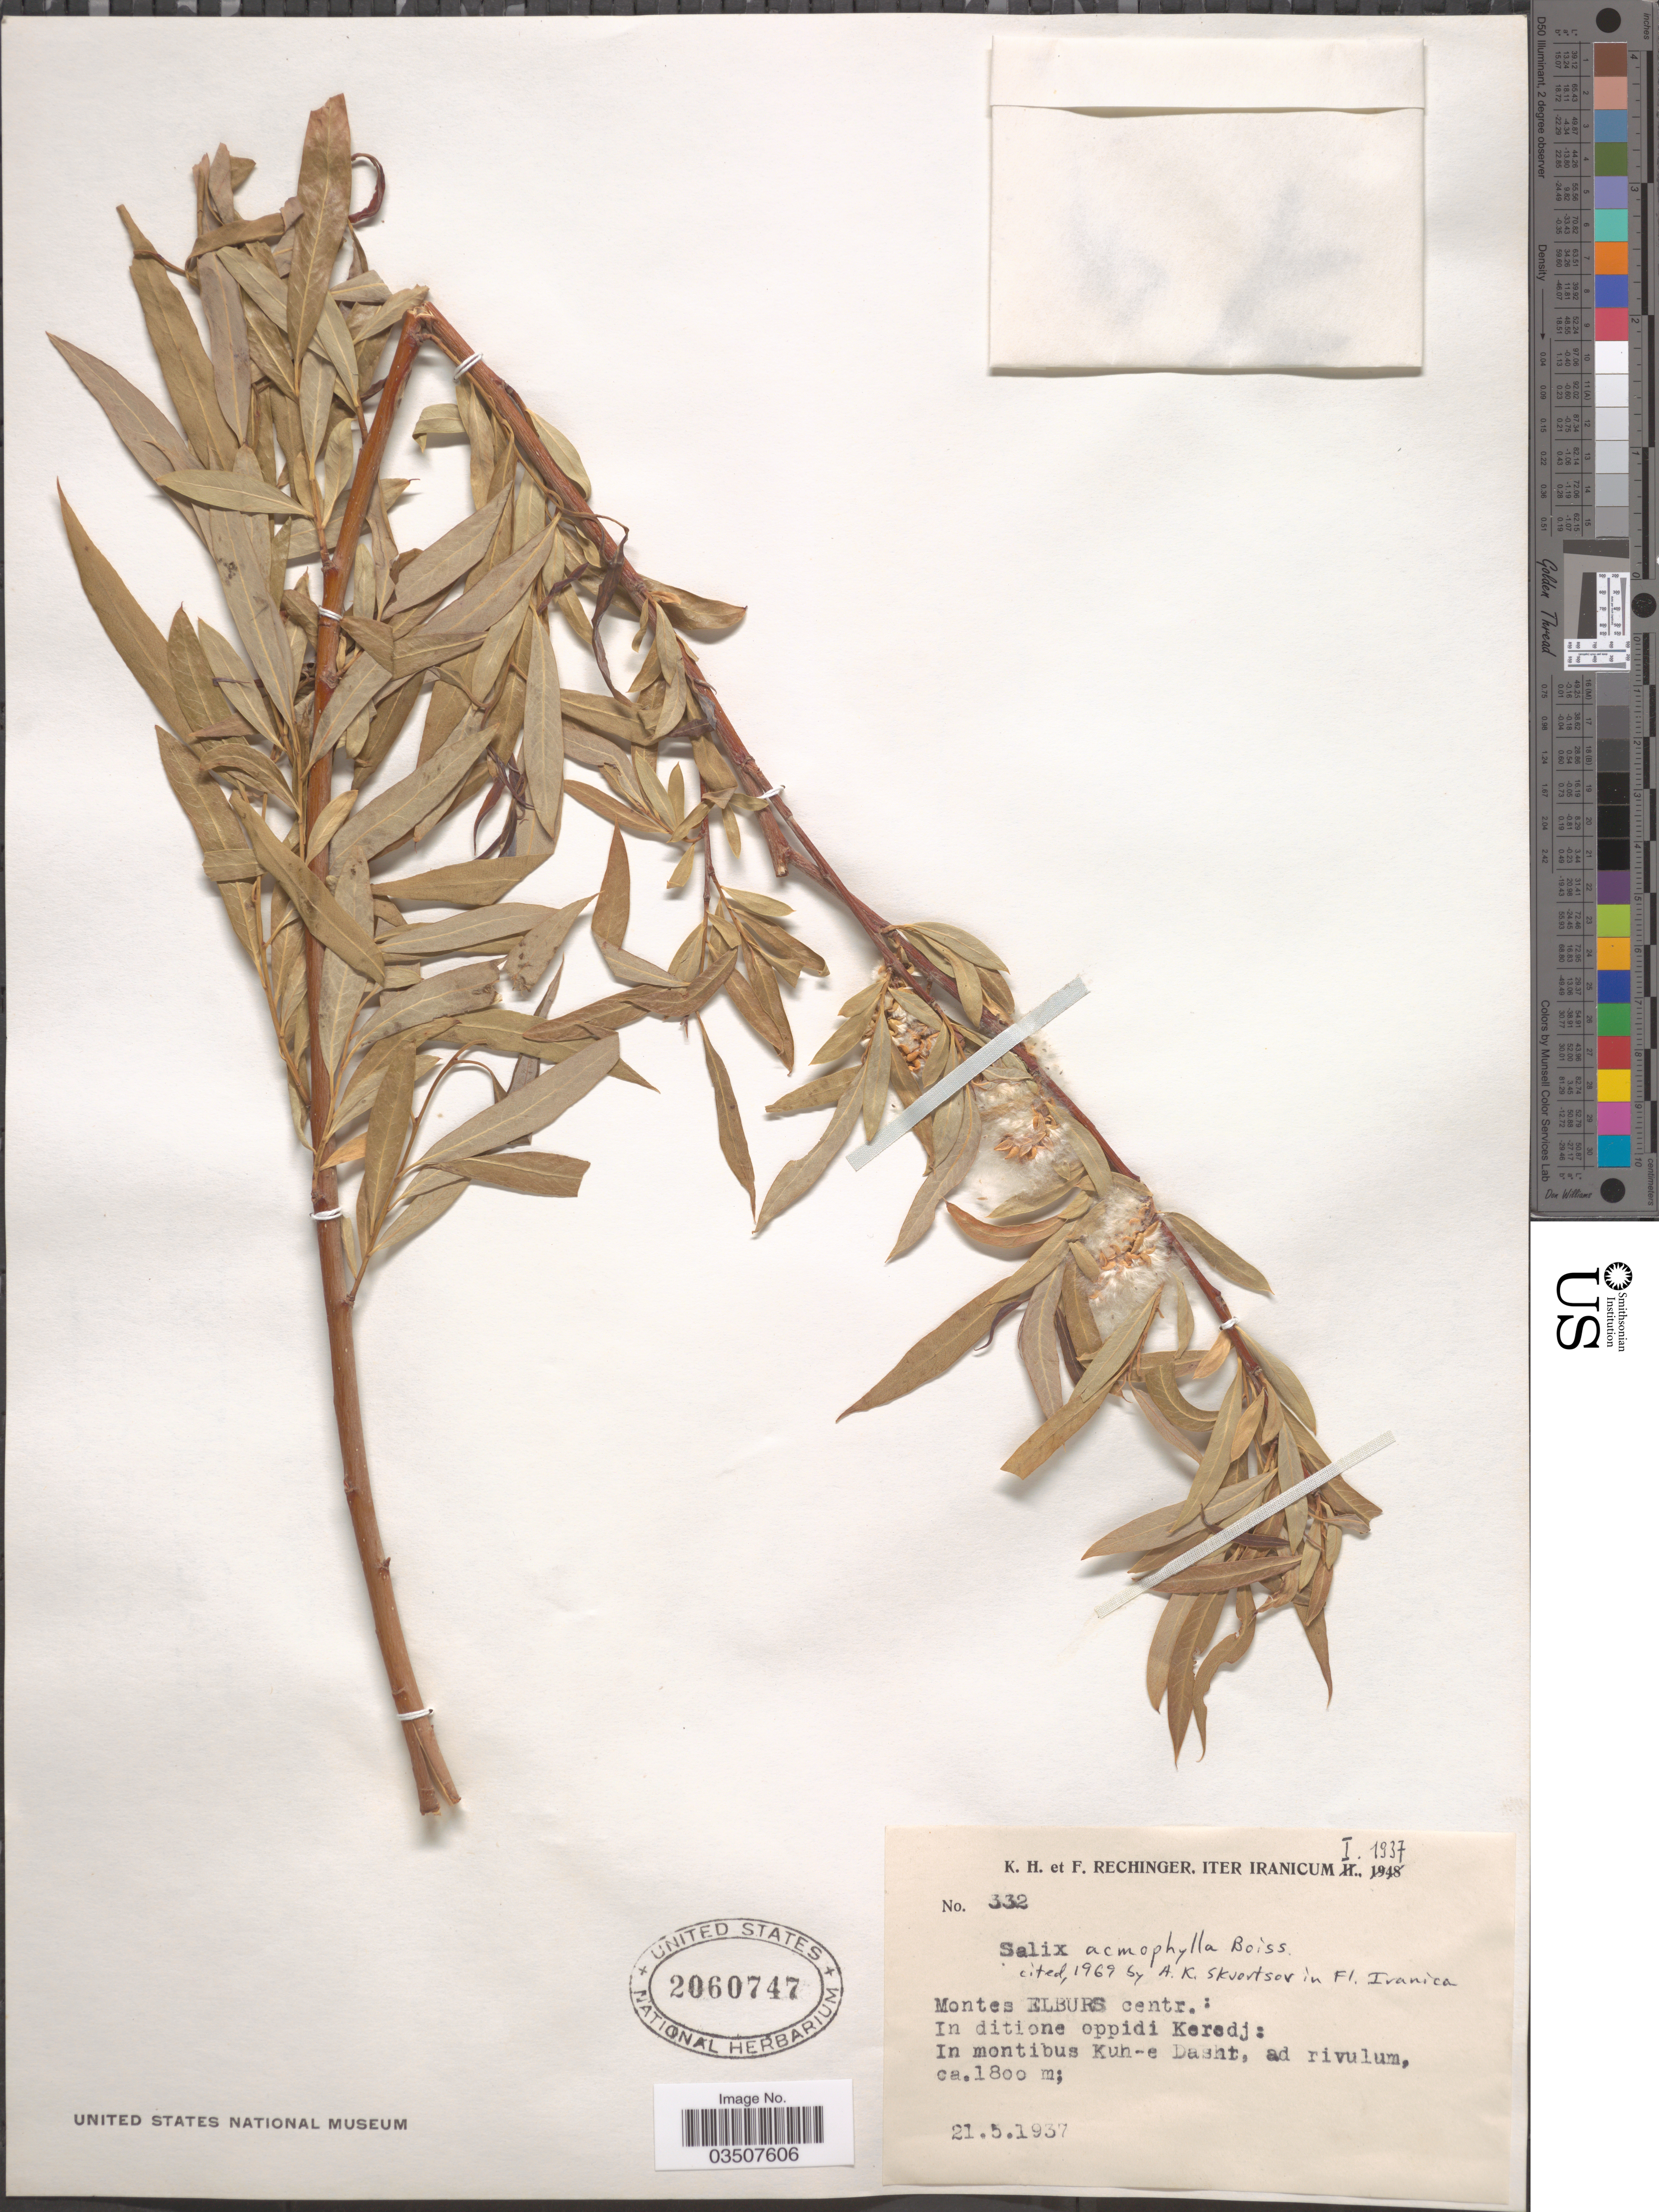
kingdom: Plantae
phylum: Tracheophyta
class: Magnoliopsida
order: Malpighiales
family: Salicaceae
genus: Salix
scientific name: Salix acmophylla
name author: Boiss.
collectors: K. H. Rechinger & F. Rechinger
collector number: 332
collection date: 1937-01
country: Iran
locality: Montes Elburs centr.: In ditione oppidi Keredj: In montibus Kuh-e Dasht, ad rivulum.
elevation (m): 1800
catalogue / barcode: US 2060747